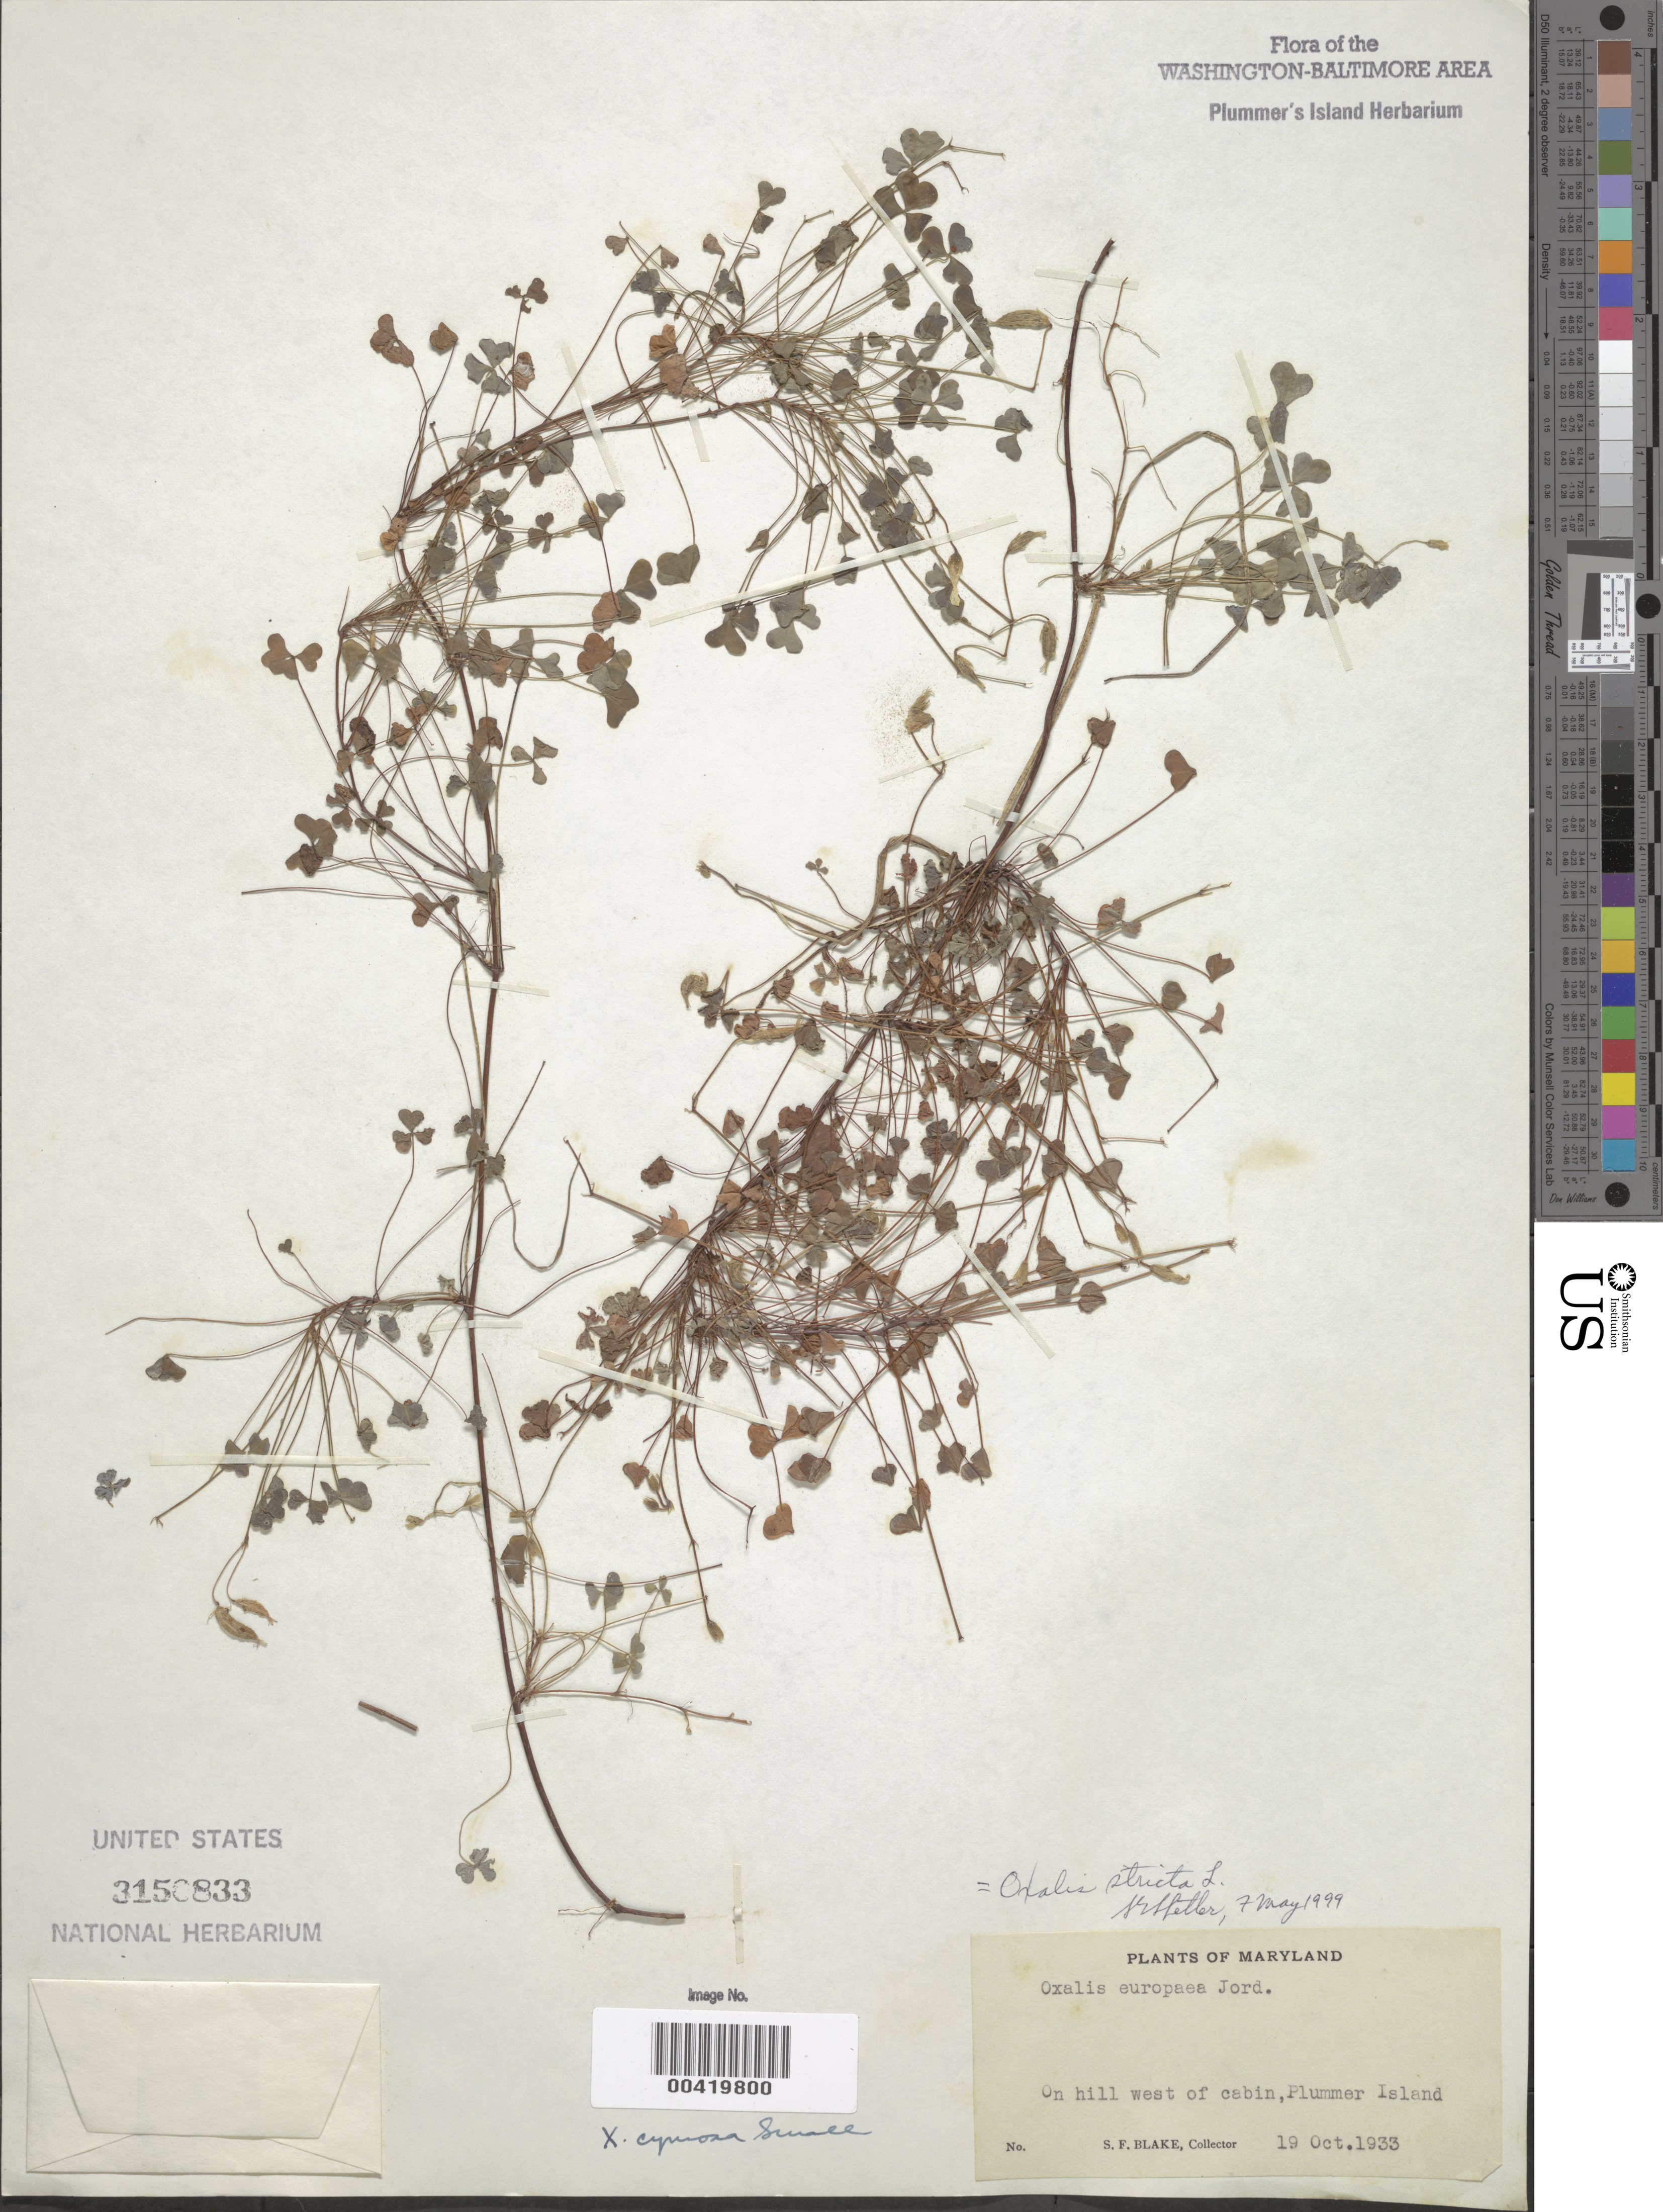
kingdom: Plantae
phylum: Tracheophyta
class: Magnoliopsida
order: Oxalidales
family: Oxalidaceae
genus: Oxalis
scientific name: Oxalis stricta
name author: L.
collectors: S. Blake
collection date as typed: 19 Oct 1933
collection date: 1933-10-19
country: United States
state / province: Maryland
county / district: Montgomery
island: Plummers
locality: Plummer's Island; on hill west of Cabin Plummers Island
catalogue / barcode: US 3150833